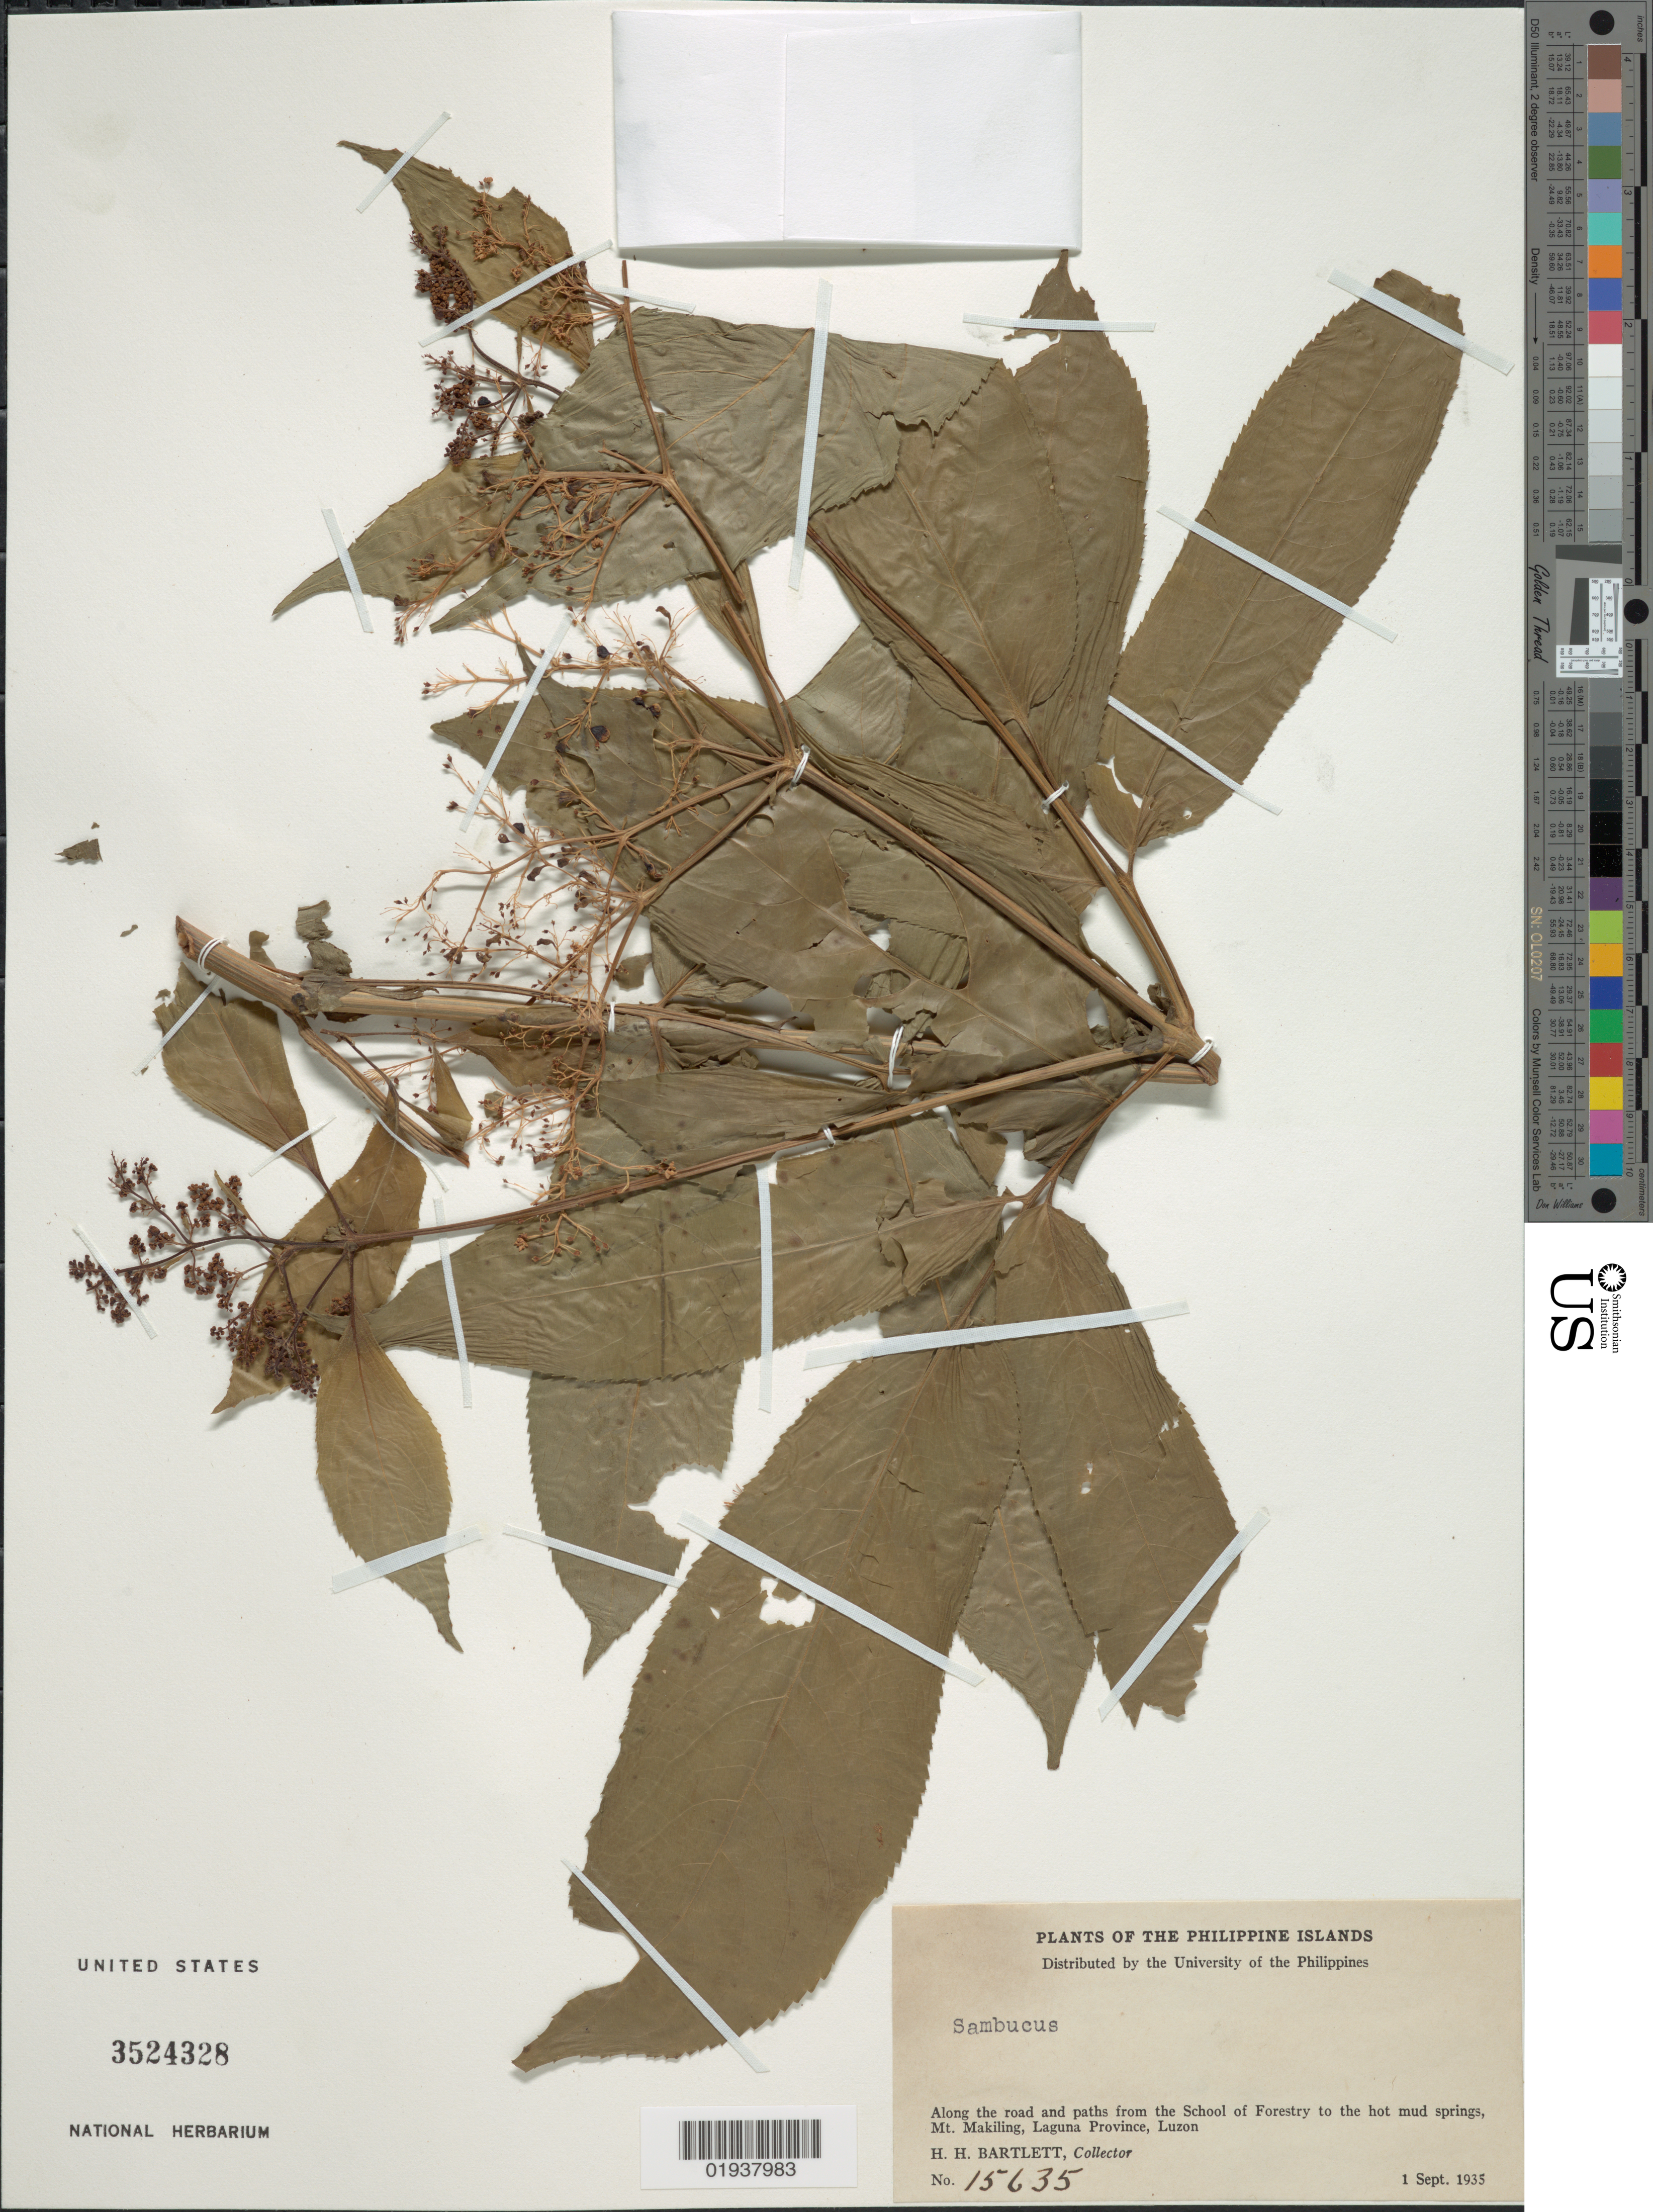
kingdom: Plantae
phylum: Tracheophyta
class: Magnoliopsida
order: Dipsacales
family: Viburnaceae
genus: Sambucus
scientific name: Sambucus javanica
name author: Blume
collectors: H. H. Bartlett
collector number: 15635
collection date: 1935-09-01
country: Philippines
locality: Philippine Islands, Along the road and paths from the School of Forestry to the hot mud springs, Mt. Makiling, Laguna Province, Luzon.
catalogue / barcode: US 3524328